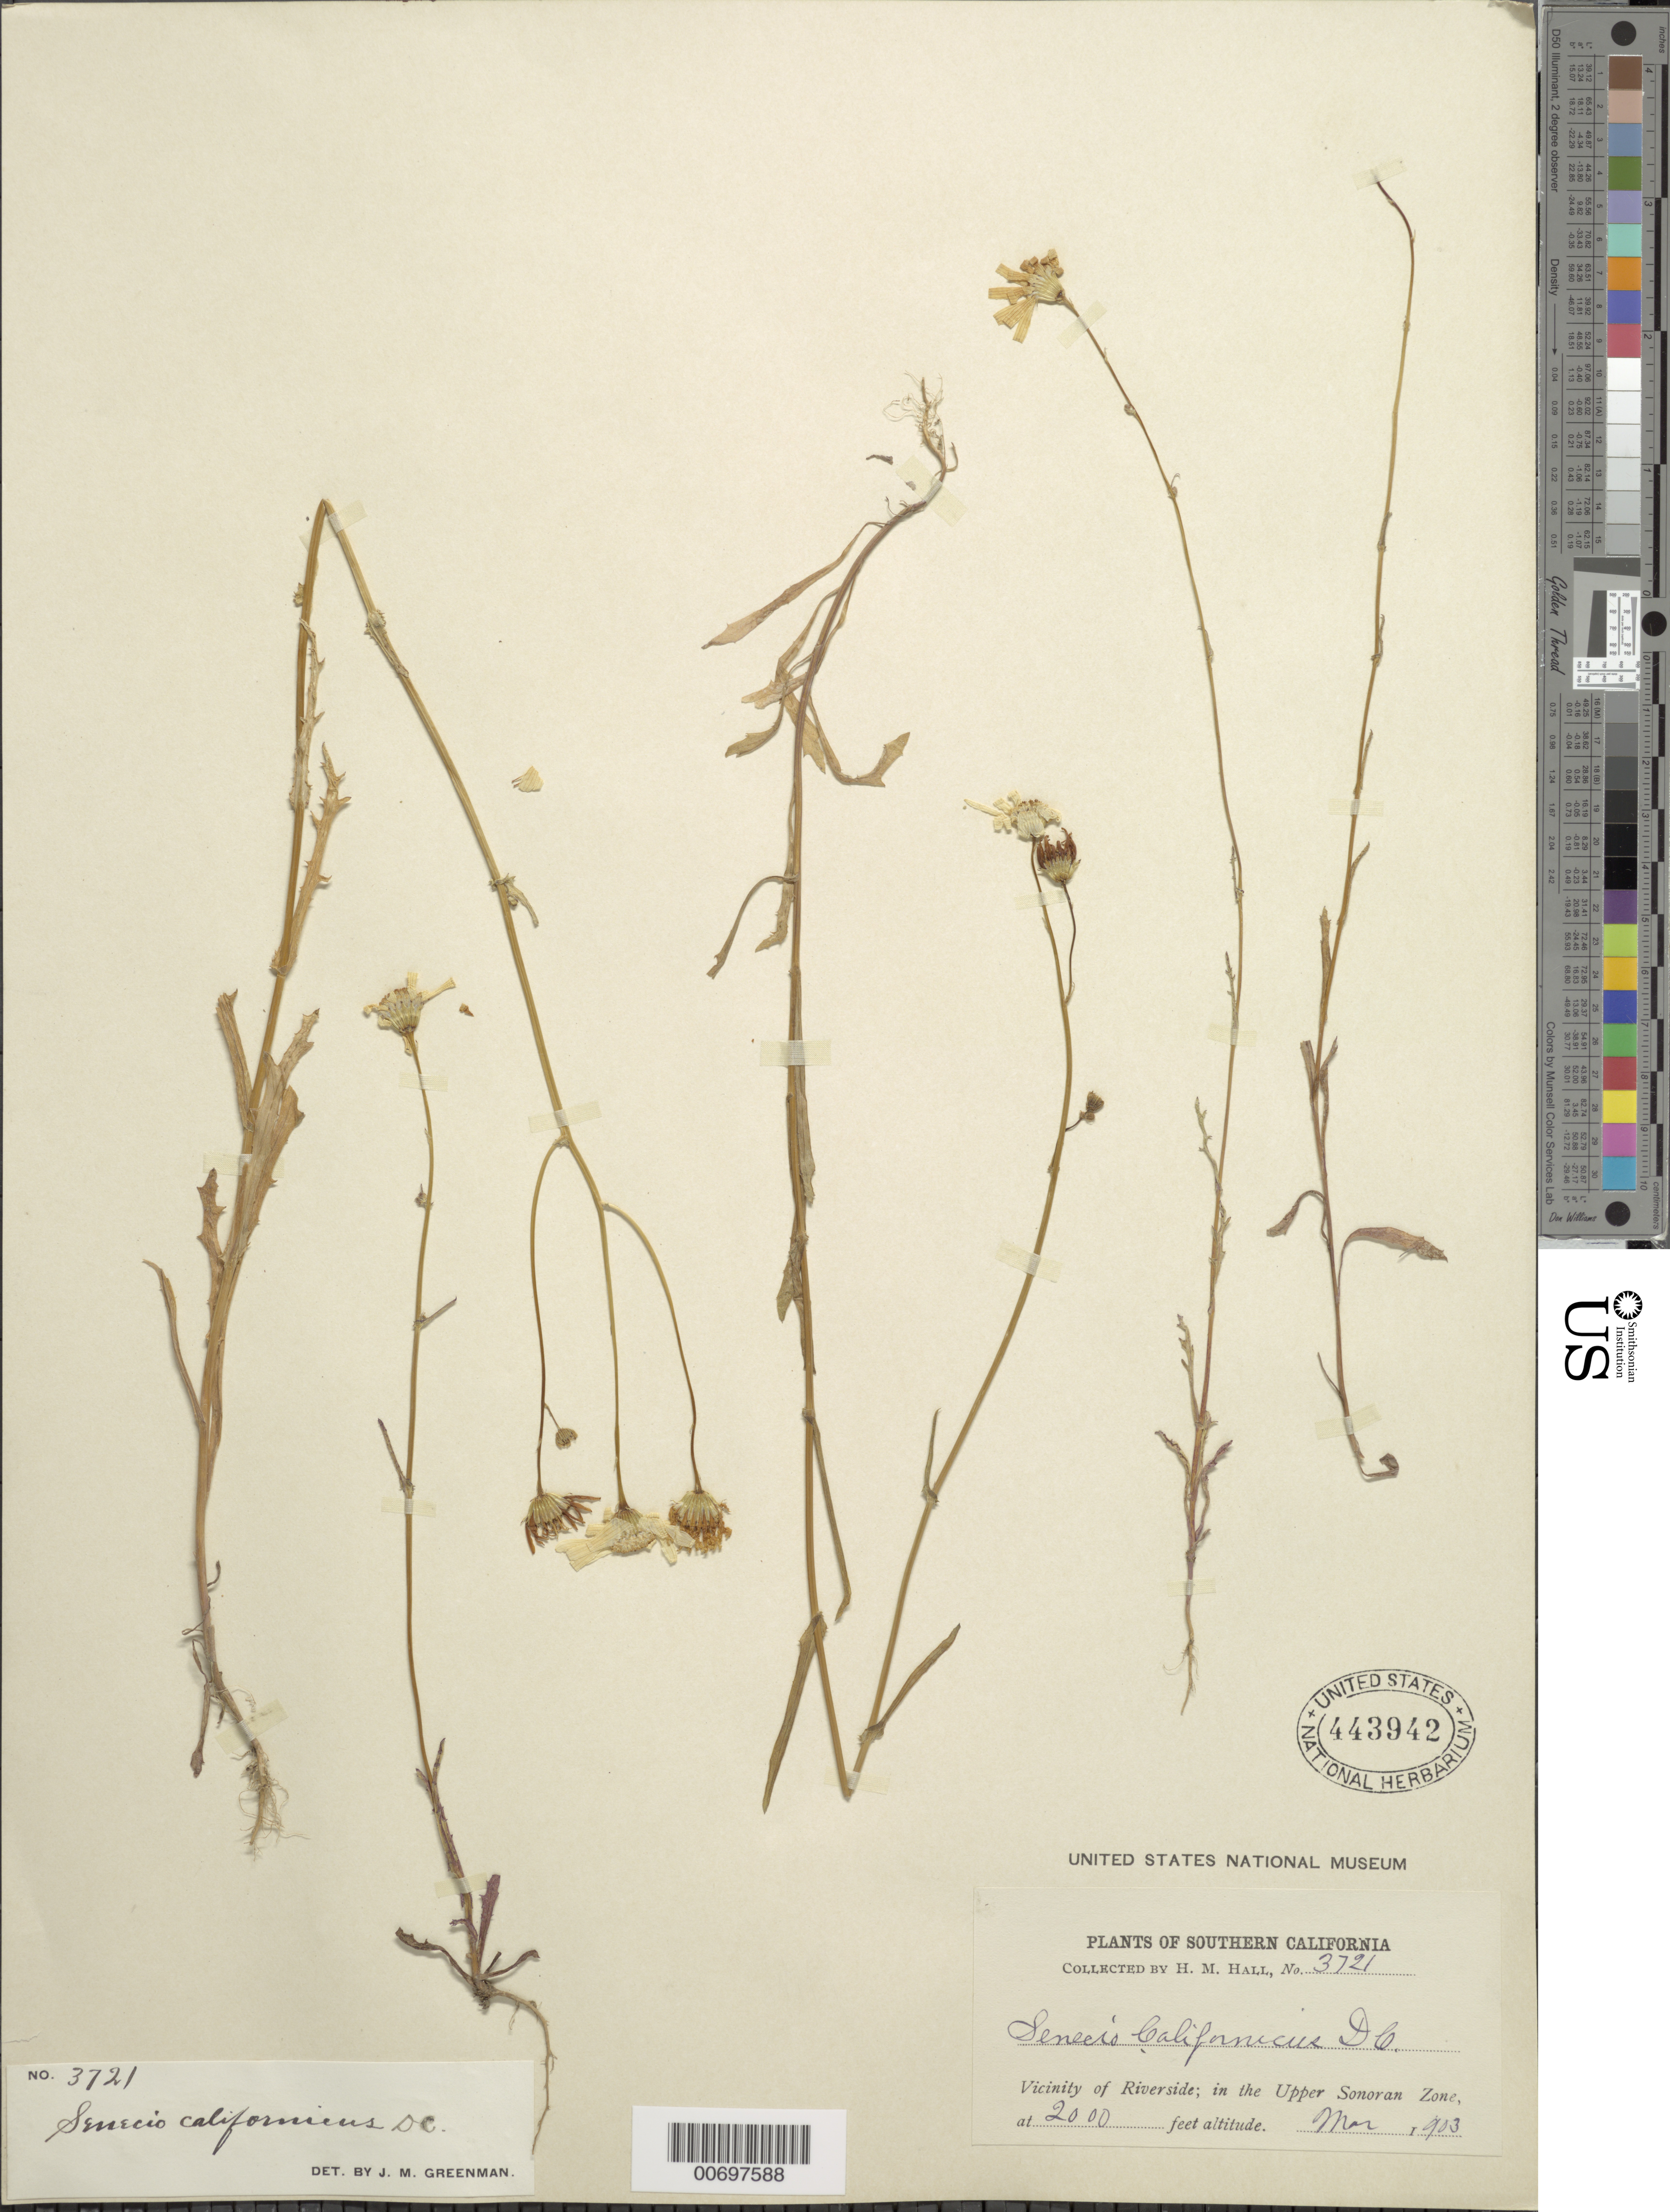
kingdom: Plantae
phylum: Tracheophyta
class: Magnoliopsida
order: Asterales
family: Asteraceae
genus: Senecio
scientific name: Senecio californicus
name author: DC.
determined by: Greenman, J. M.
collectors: H. M. Hall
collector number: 3721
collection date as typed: Mar 1903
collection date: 1903-03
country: United States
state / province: California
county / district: Riverside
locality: Vicinity of Riverside.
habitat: Upper Sonoran Zone.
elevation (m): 610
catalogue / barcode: US 443942